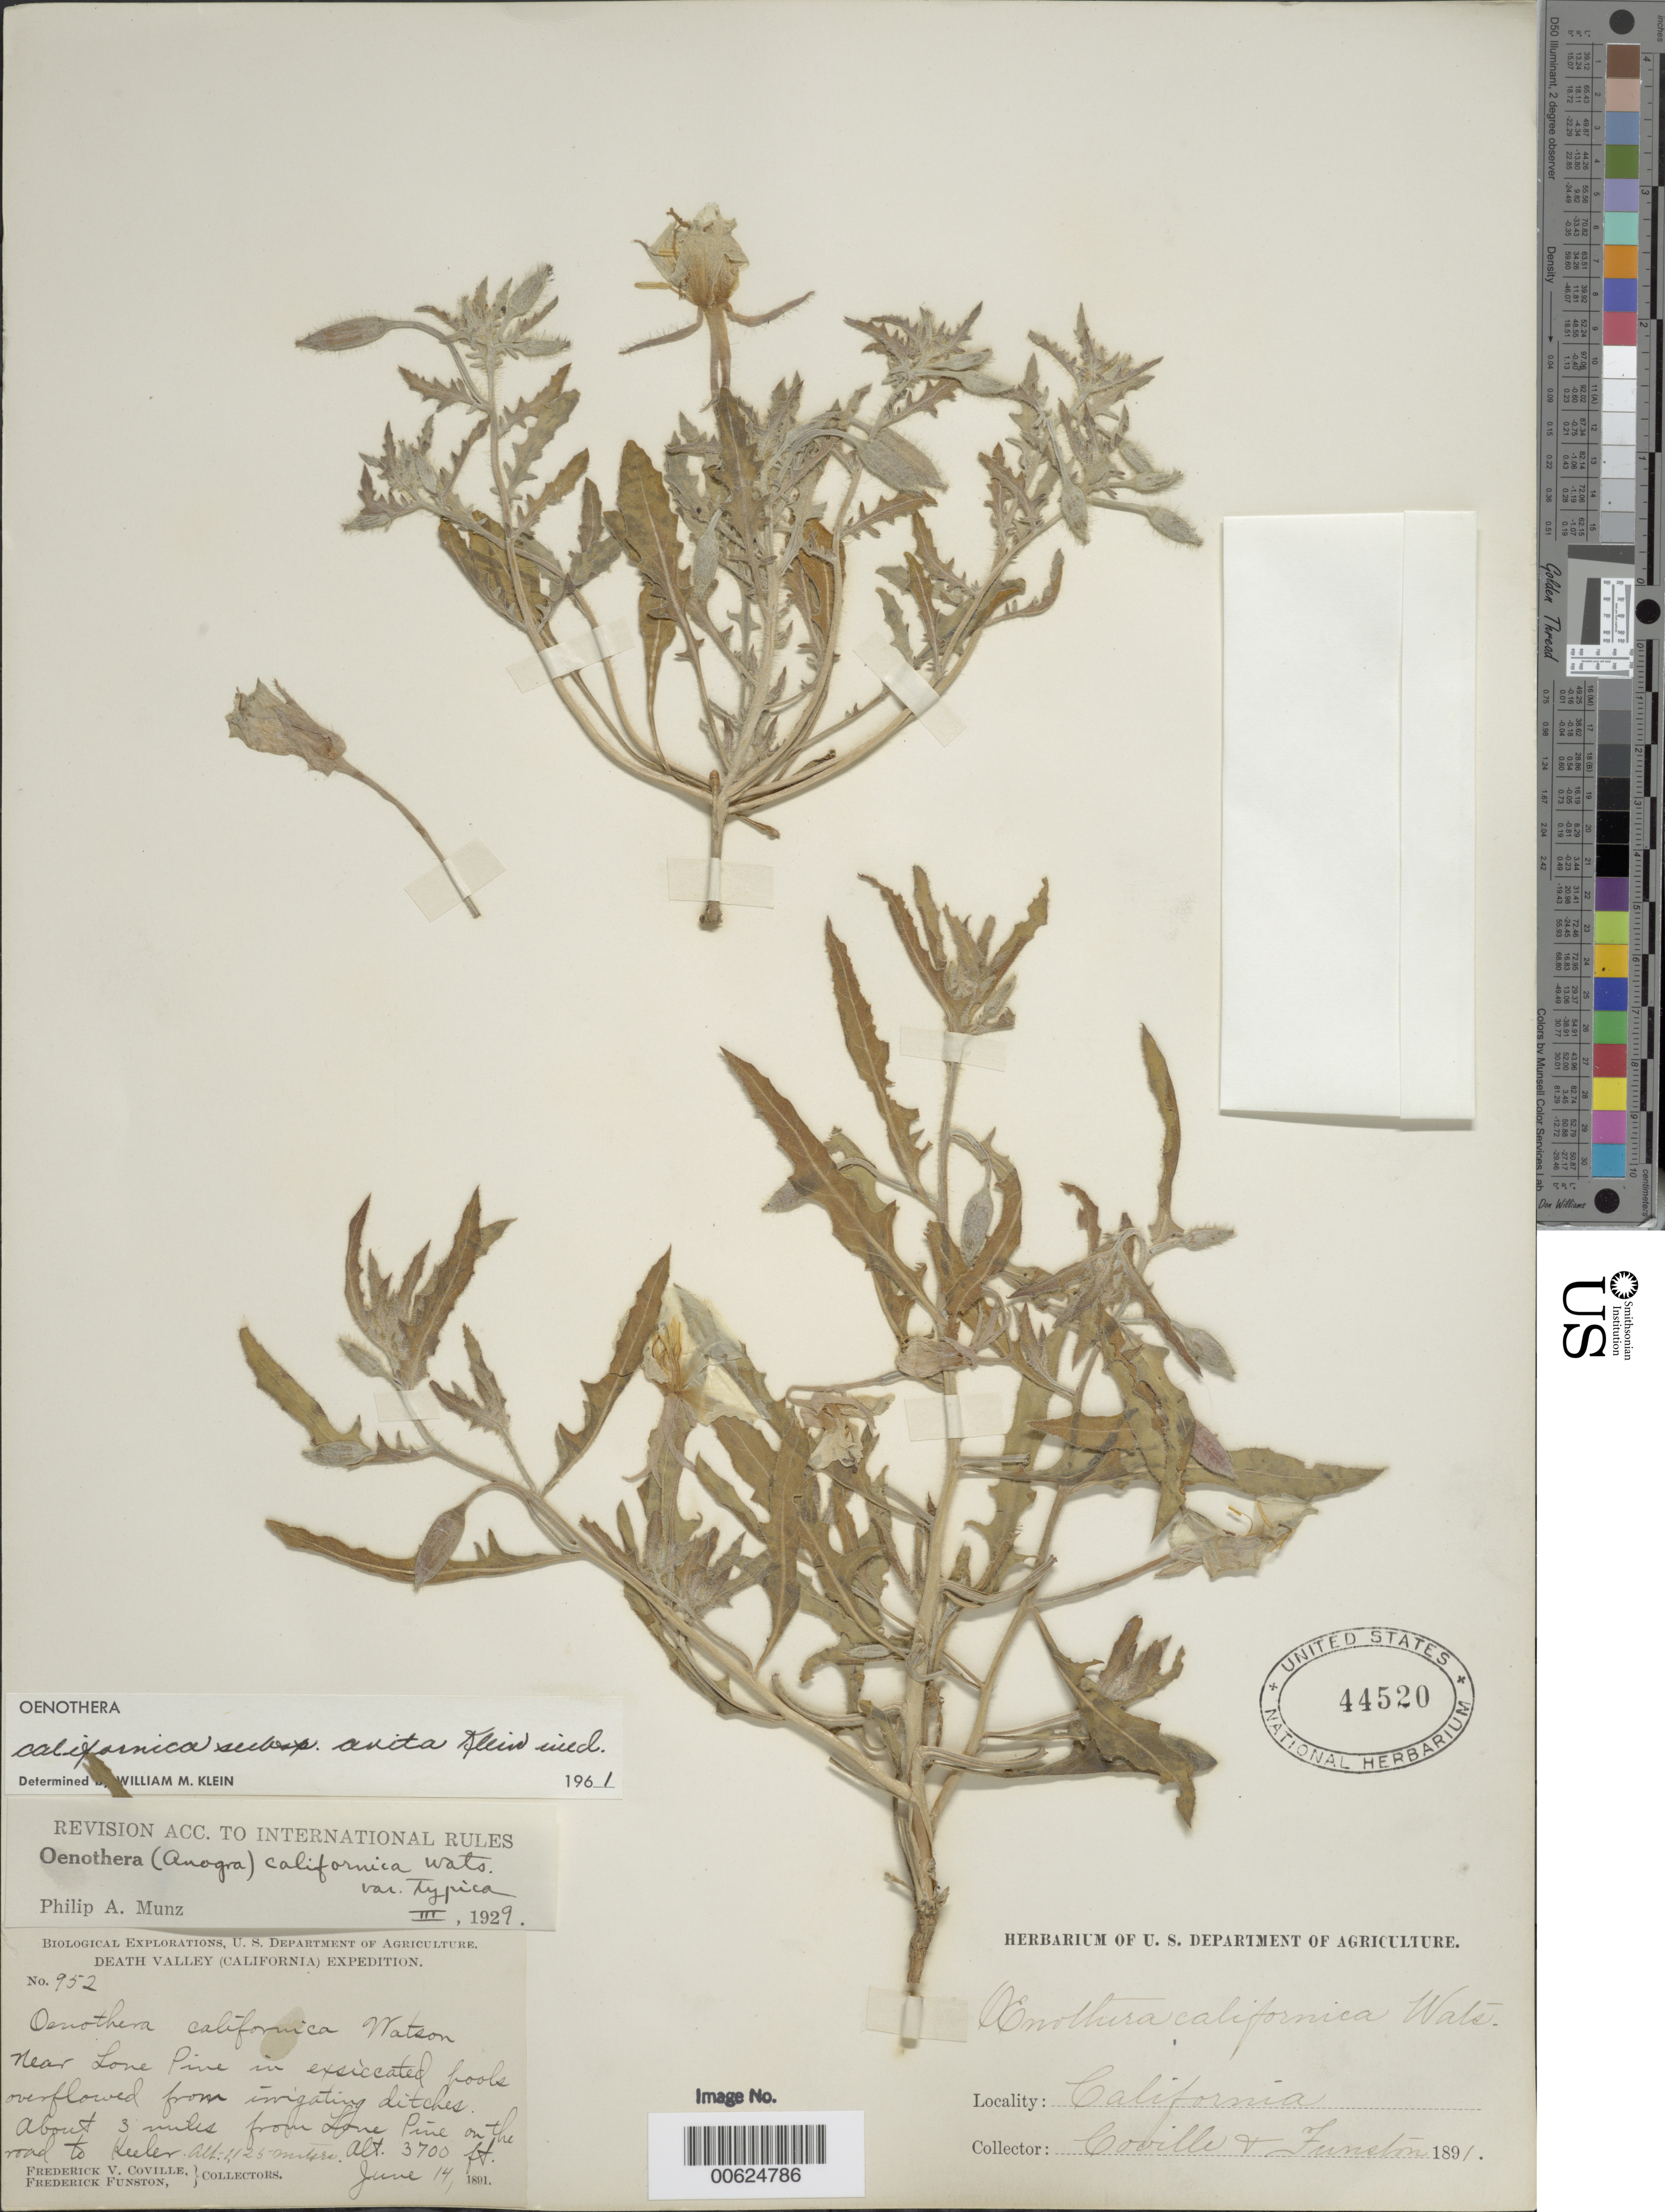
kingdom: Plantae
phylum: Tracheophyta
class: Magnoliopsida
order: Myrtales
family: Onagraceae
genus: Oenothera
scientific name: Oenothera avita subsp. avita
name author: (W.M. Klein) W.M. Klein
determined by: Wagner, W. L., (BOT), Smithsonian Institution - National Museum of Natural History (UNITED STATES)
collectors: F. V. Coville & F. Funston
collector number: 952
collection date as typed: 14 Jun 1891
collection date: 1891-06-14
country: United States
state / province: California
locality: Near Lone Pine on road to Keeler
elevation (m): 1125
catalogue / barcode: US 44520